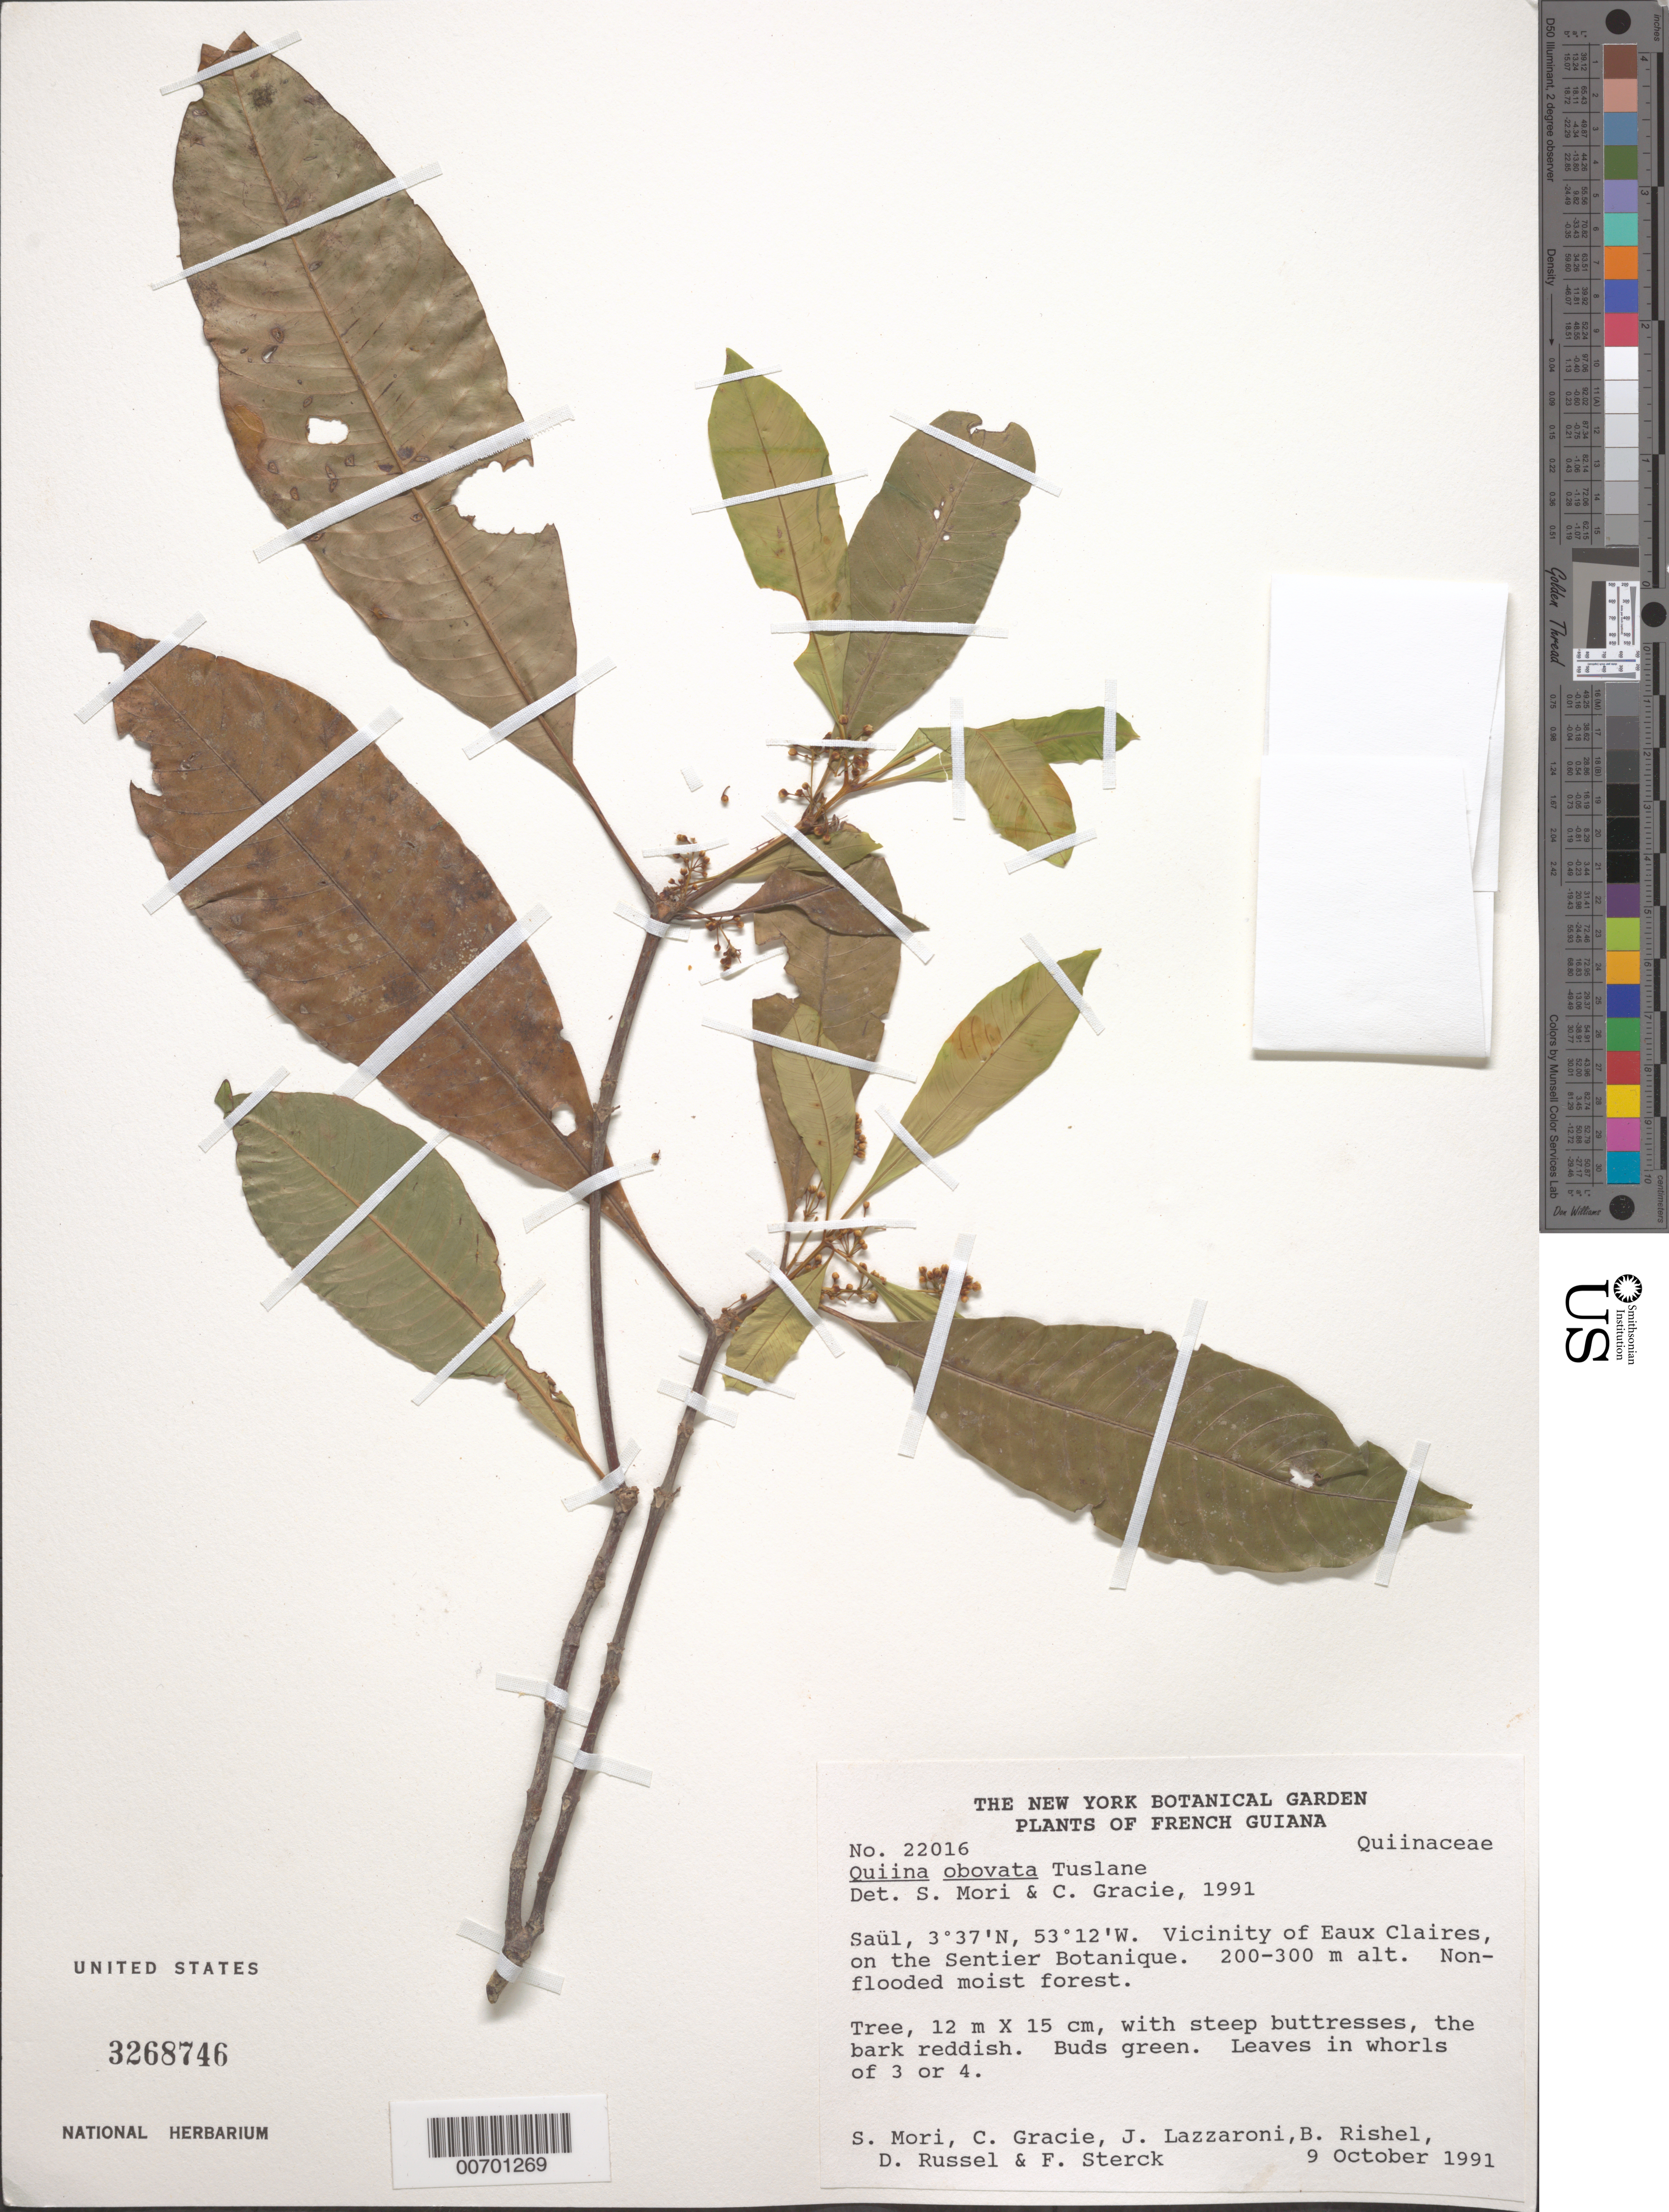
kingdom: Plantae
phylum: Tracheophyta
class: Magnoliopsida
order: Malpighiales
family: Quiinaceae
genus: Quiina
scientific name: Quiina obovata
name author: Tul.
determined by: Gracie, Carol A.; Mori, Scott A.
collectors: S. Mori, C. A. Gracie, J. Lazzaroni, B. Rishel, D. Russell & F. Wright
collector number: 22016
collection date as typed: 9-Oct-91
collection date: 1991-10-09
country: French Guiana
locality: Saül, vicinity of Eaux Claires, on the Sentier Botanique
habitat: Non-flooded moist forest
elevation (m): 200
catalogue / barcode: US 3268746